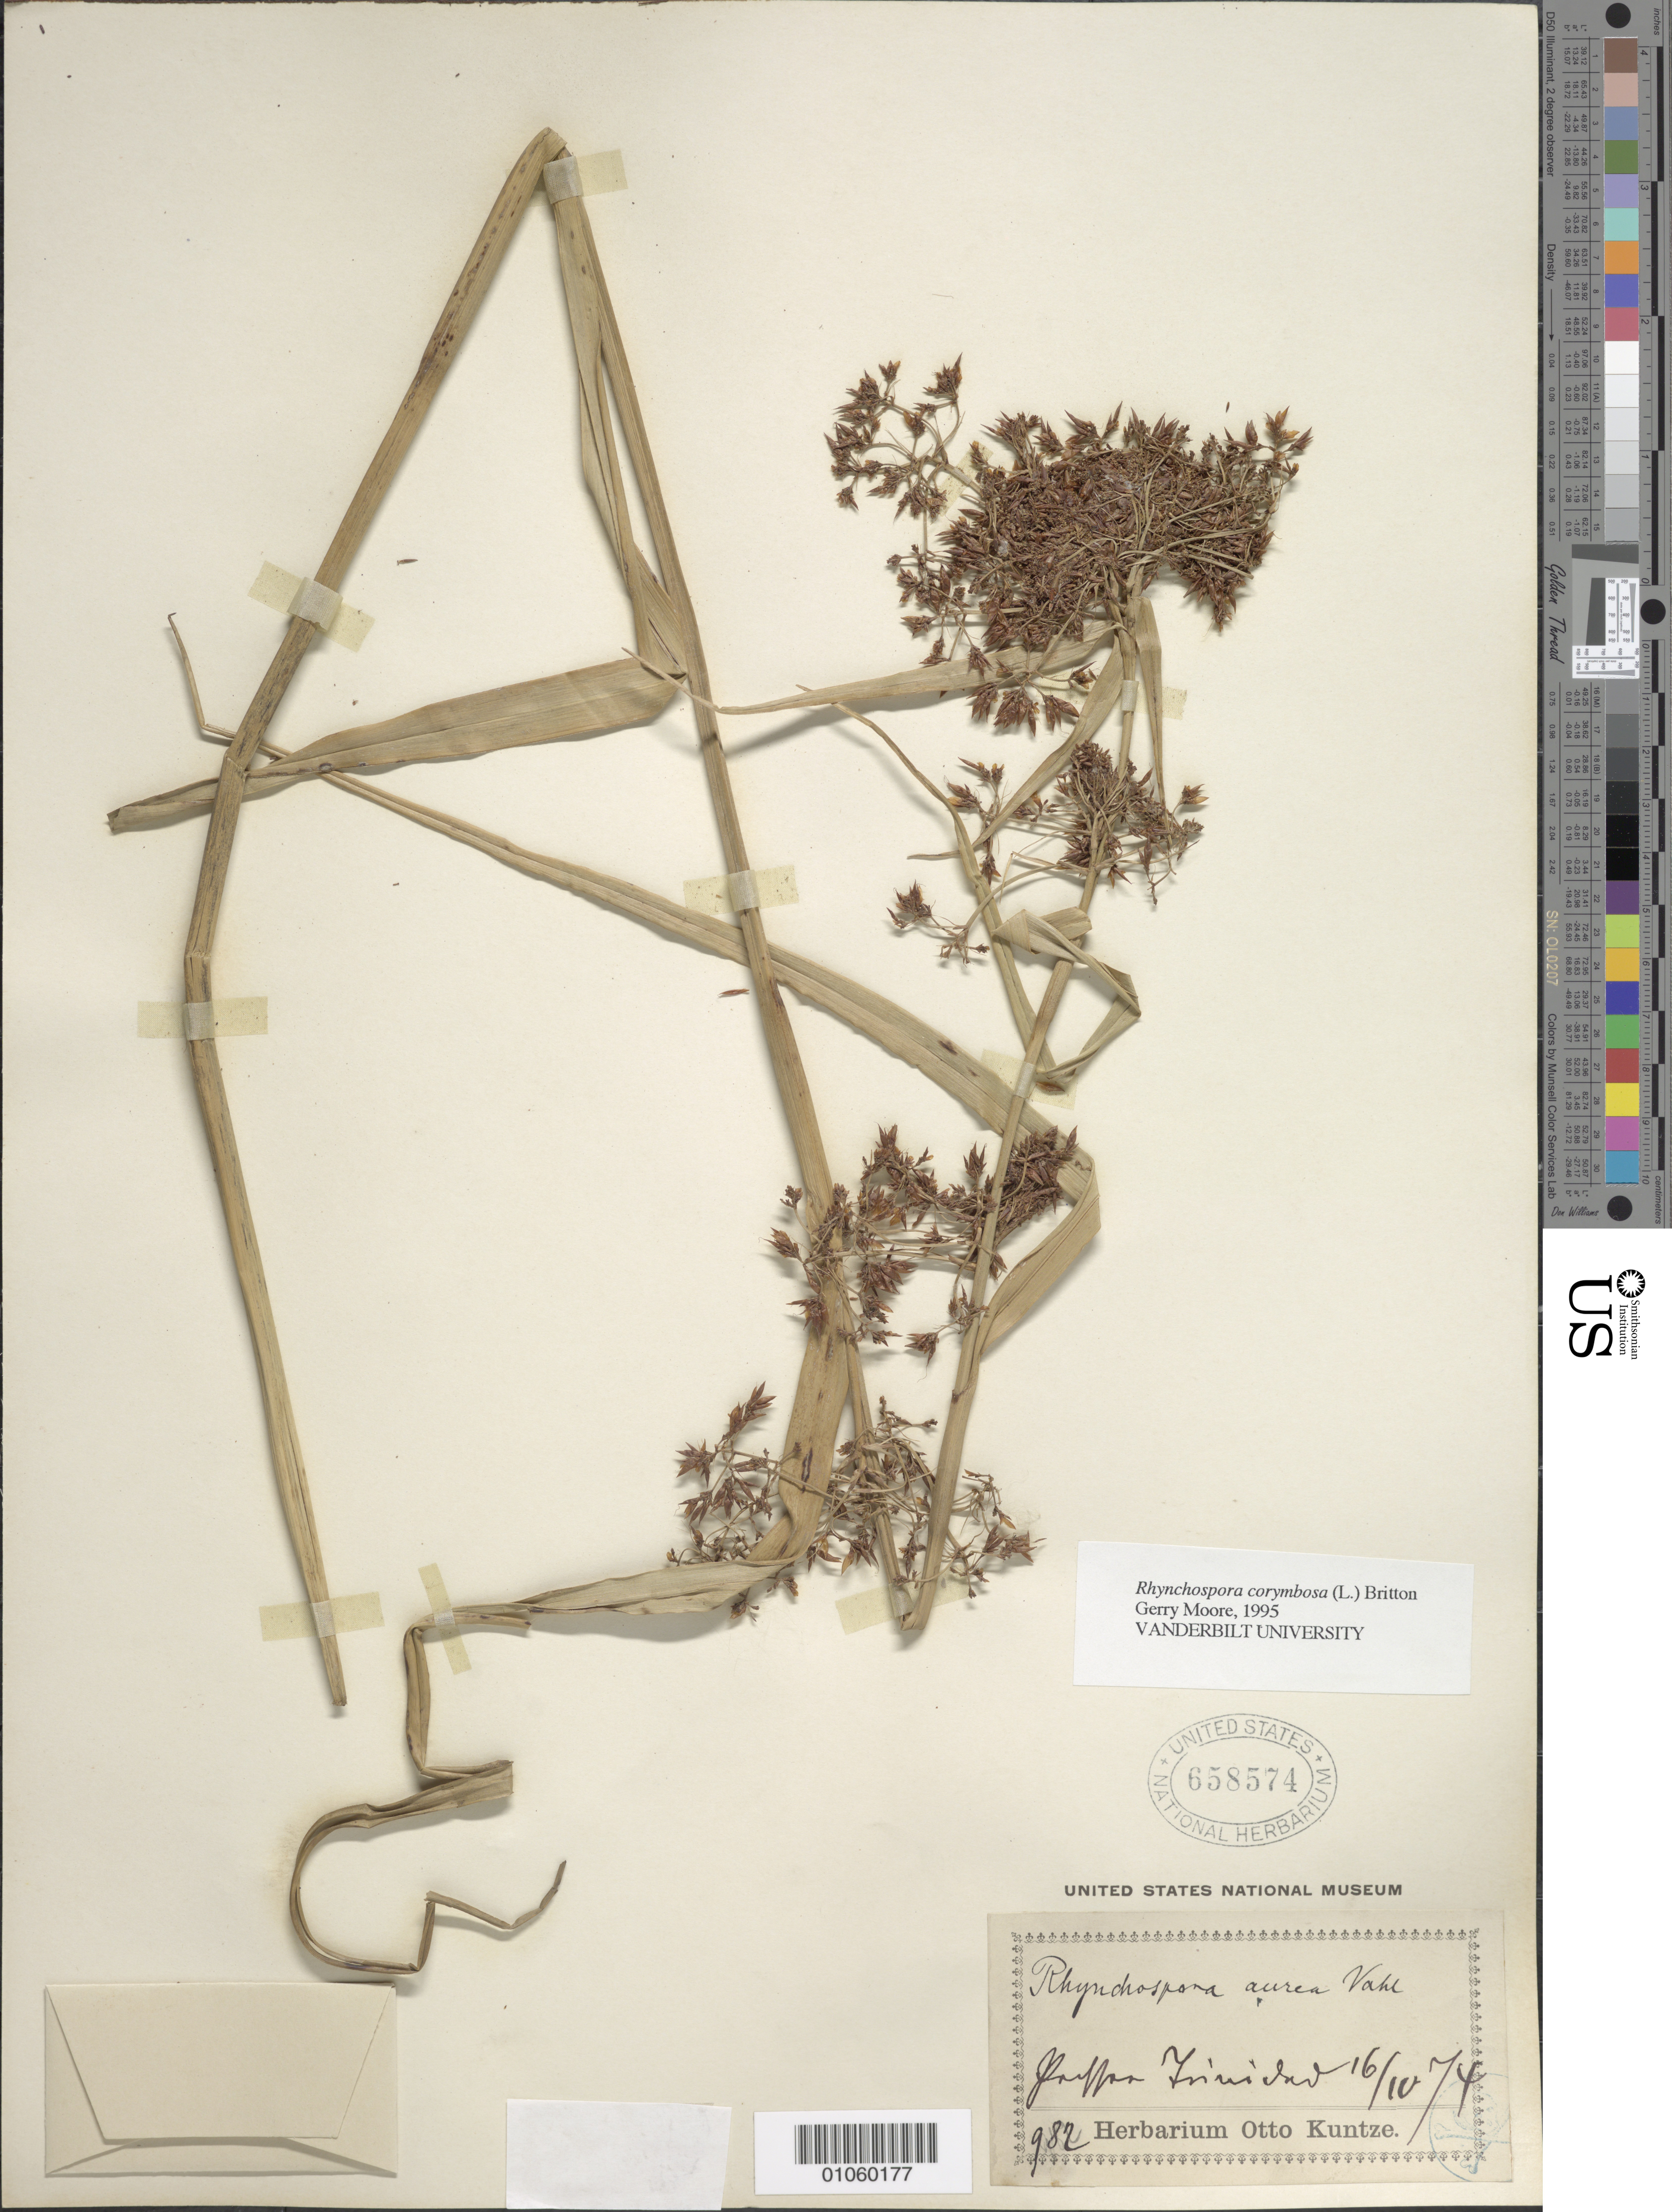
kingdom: Plantae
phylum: Tracheophyta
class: Liliopsida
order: Poales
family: Cyperaceae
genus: Rhynchospora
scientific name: Rhynchospora corymbosa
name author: (L.) Britton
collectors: C.E.O. Kuntze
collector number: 982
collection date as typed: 16 Oct 1874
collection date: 1874-10-16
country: Trinidad and Tobago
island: Trinidad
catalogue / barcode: US 658574